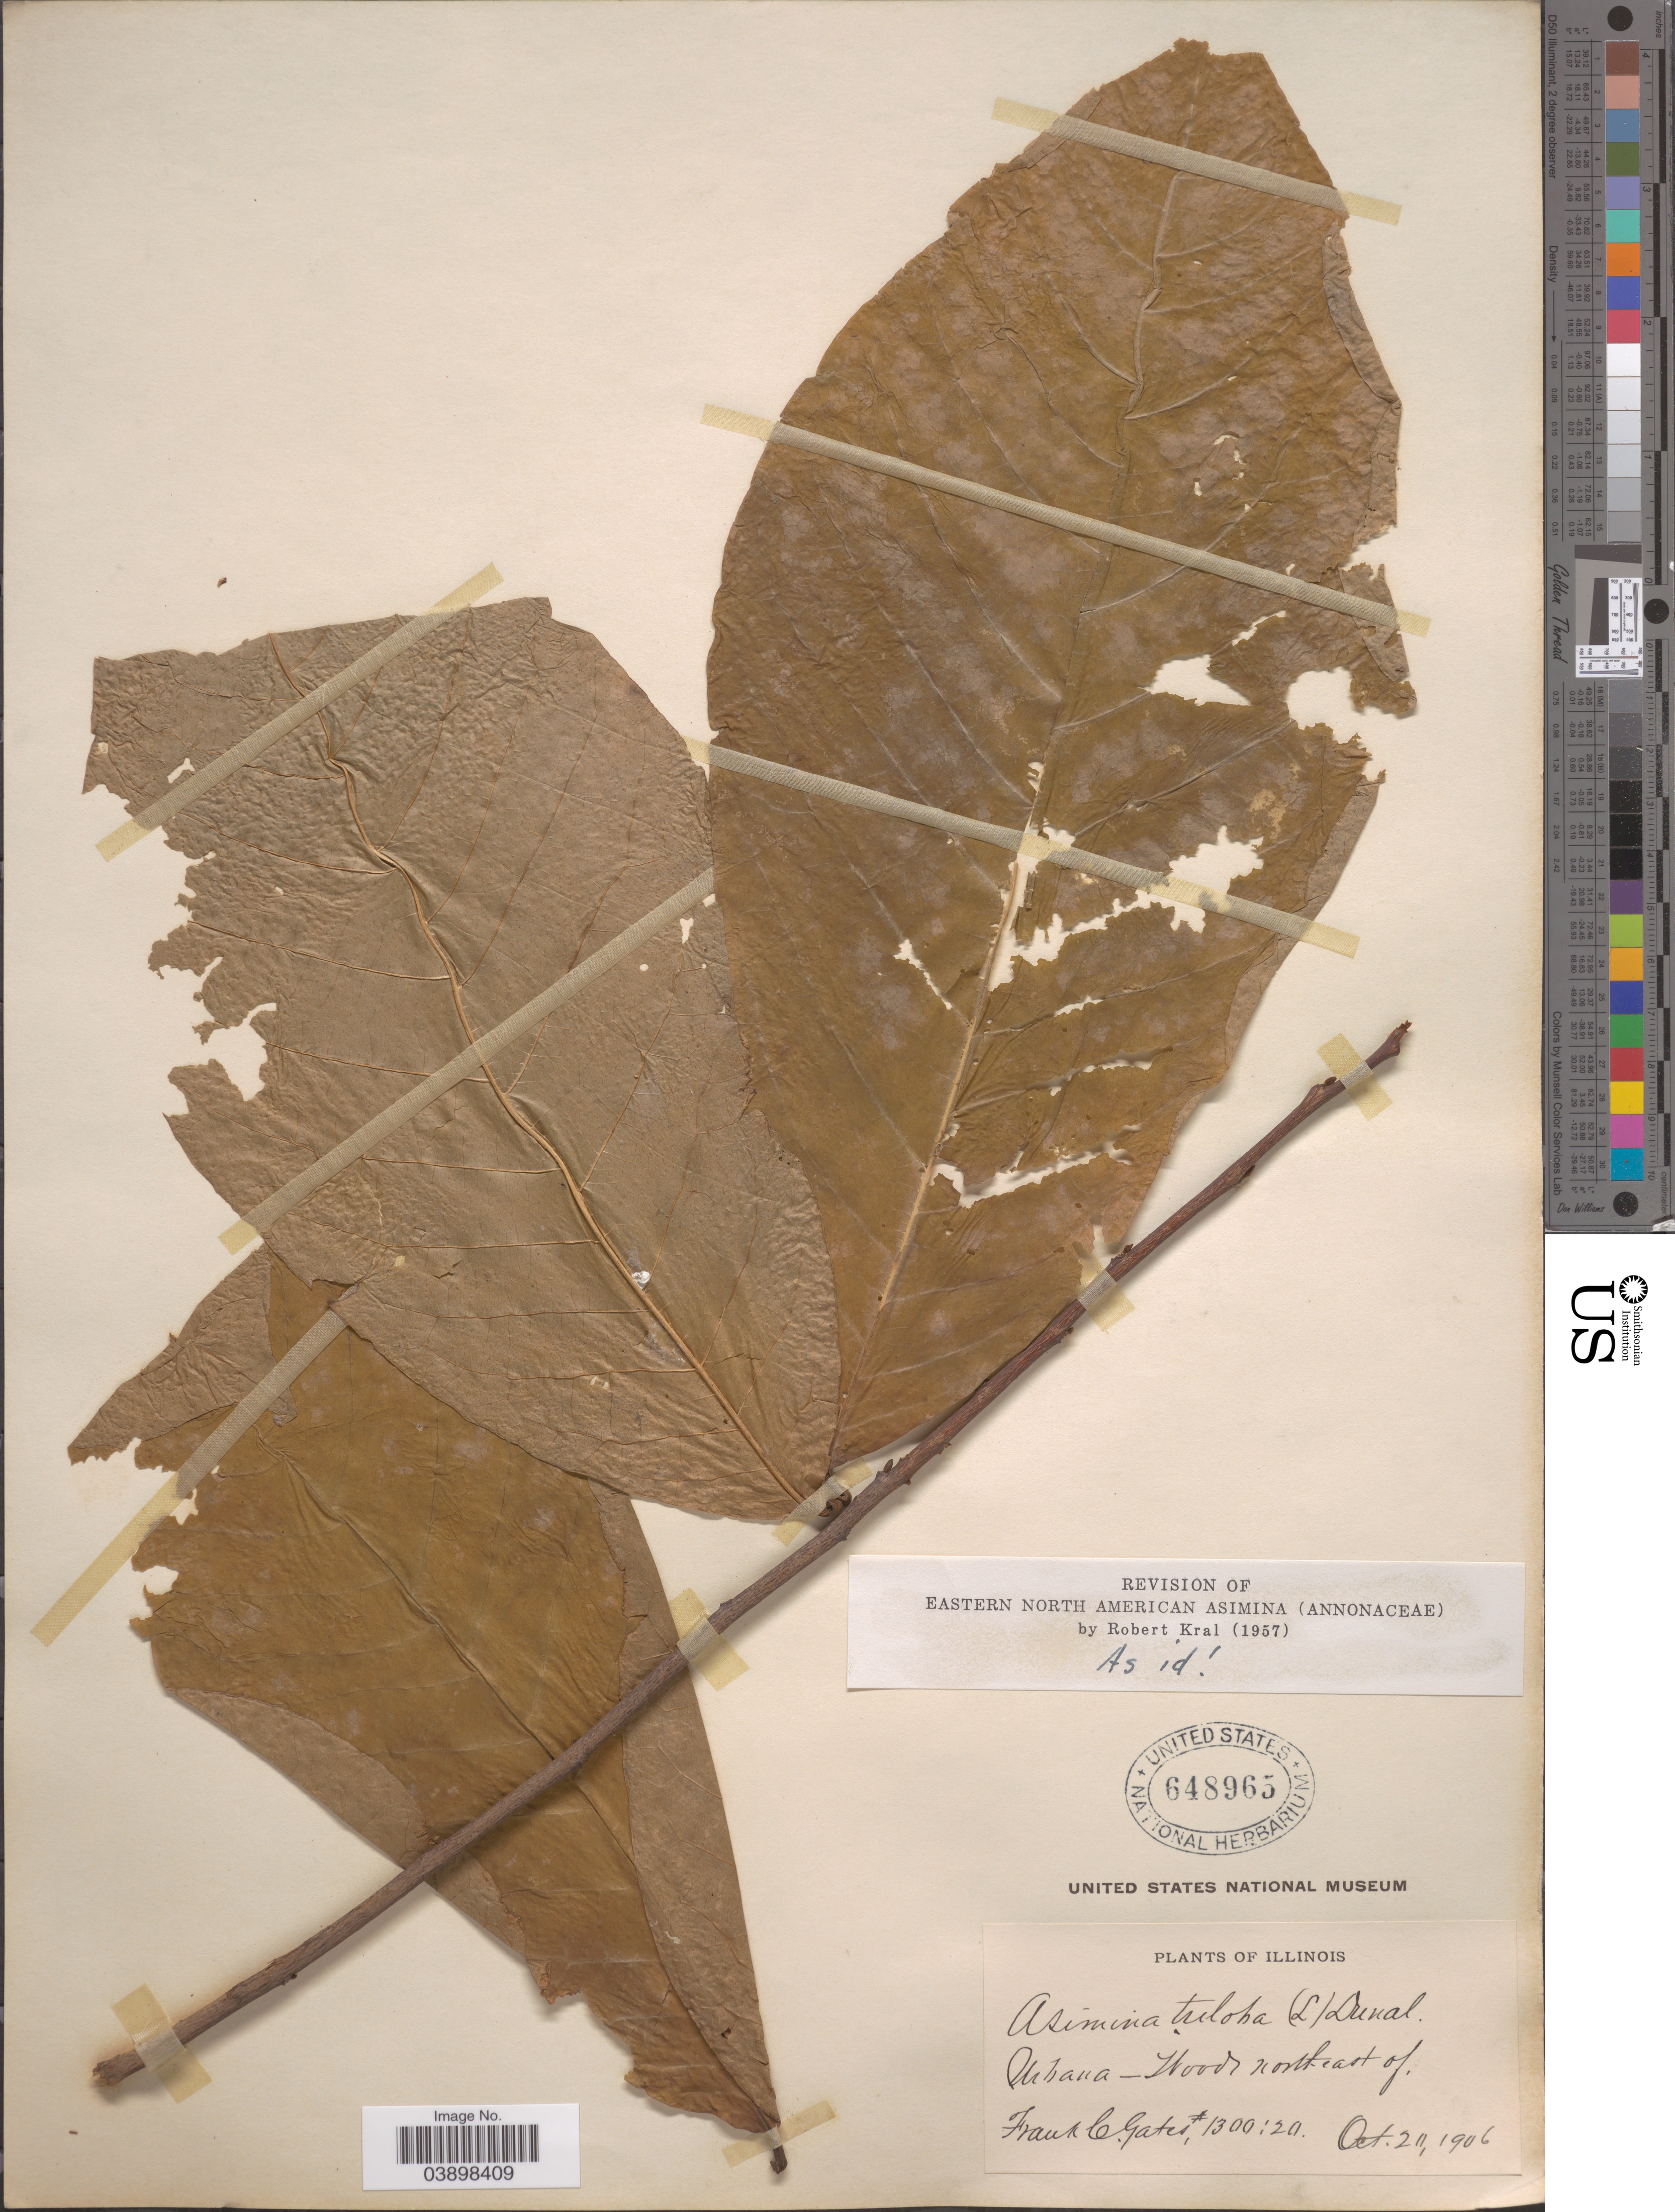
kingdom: Plantae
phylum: Tracheophyta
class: Magnoliopsida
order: Magnoliales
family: Annonaceae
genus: Asimina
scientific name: Asimina triloba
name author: (L.) Dunal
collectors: F. C. Gates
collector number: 1300/20?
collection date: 1906-10-20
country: United States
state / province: Illinois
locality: Urbana - Woods northeast of.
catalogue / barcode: US 648965